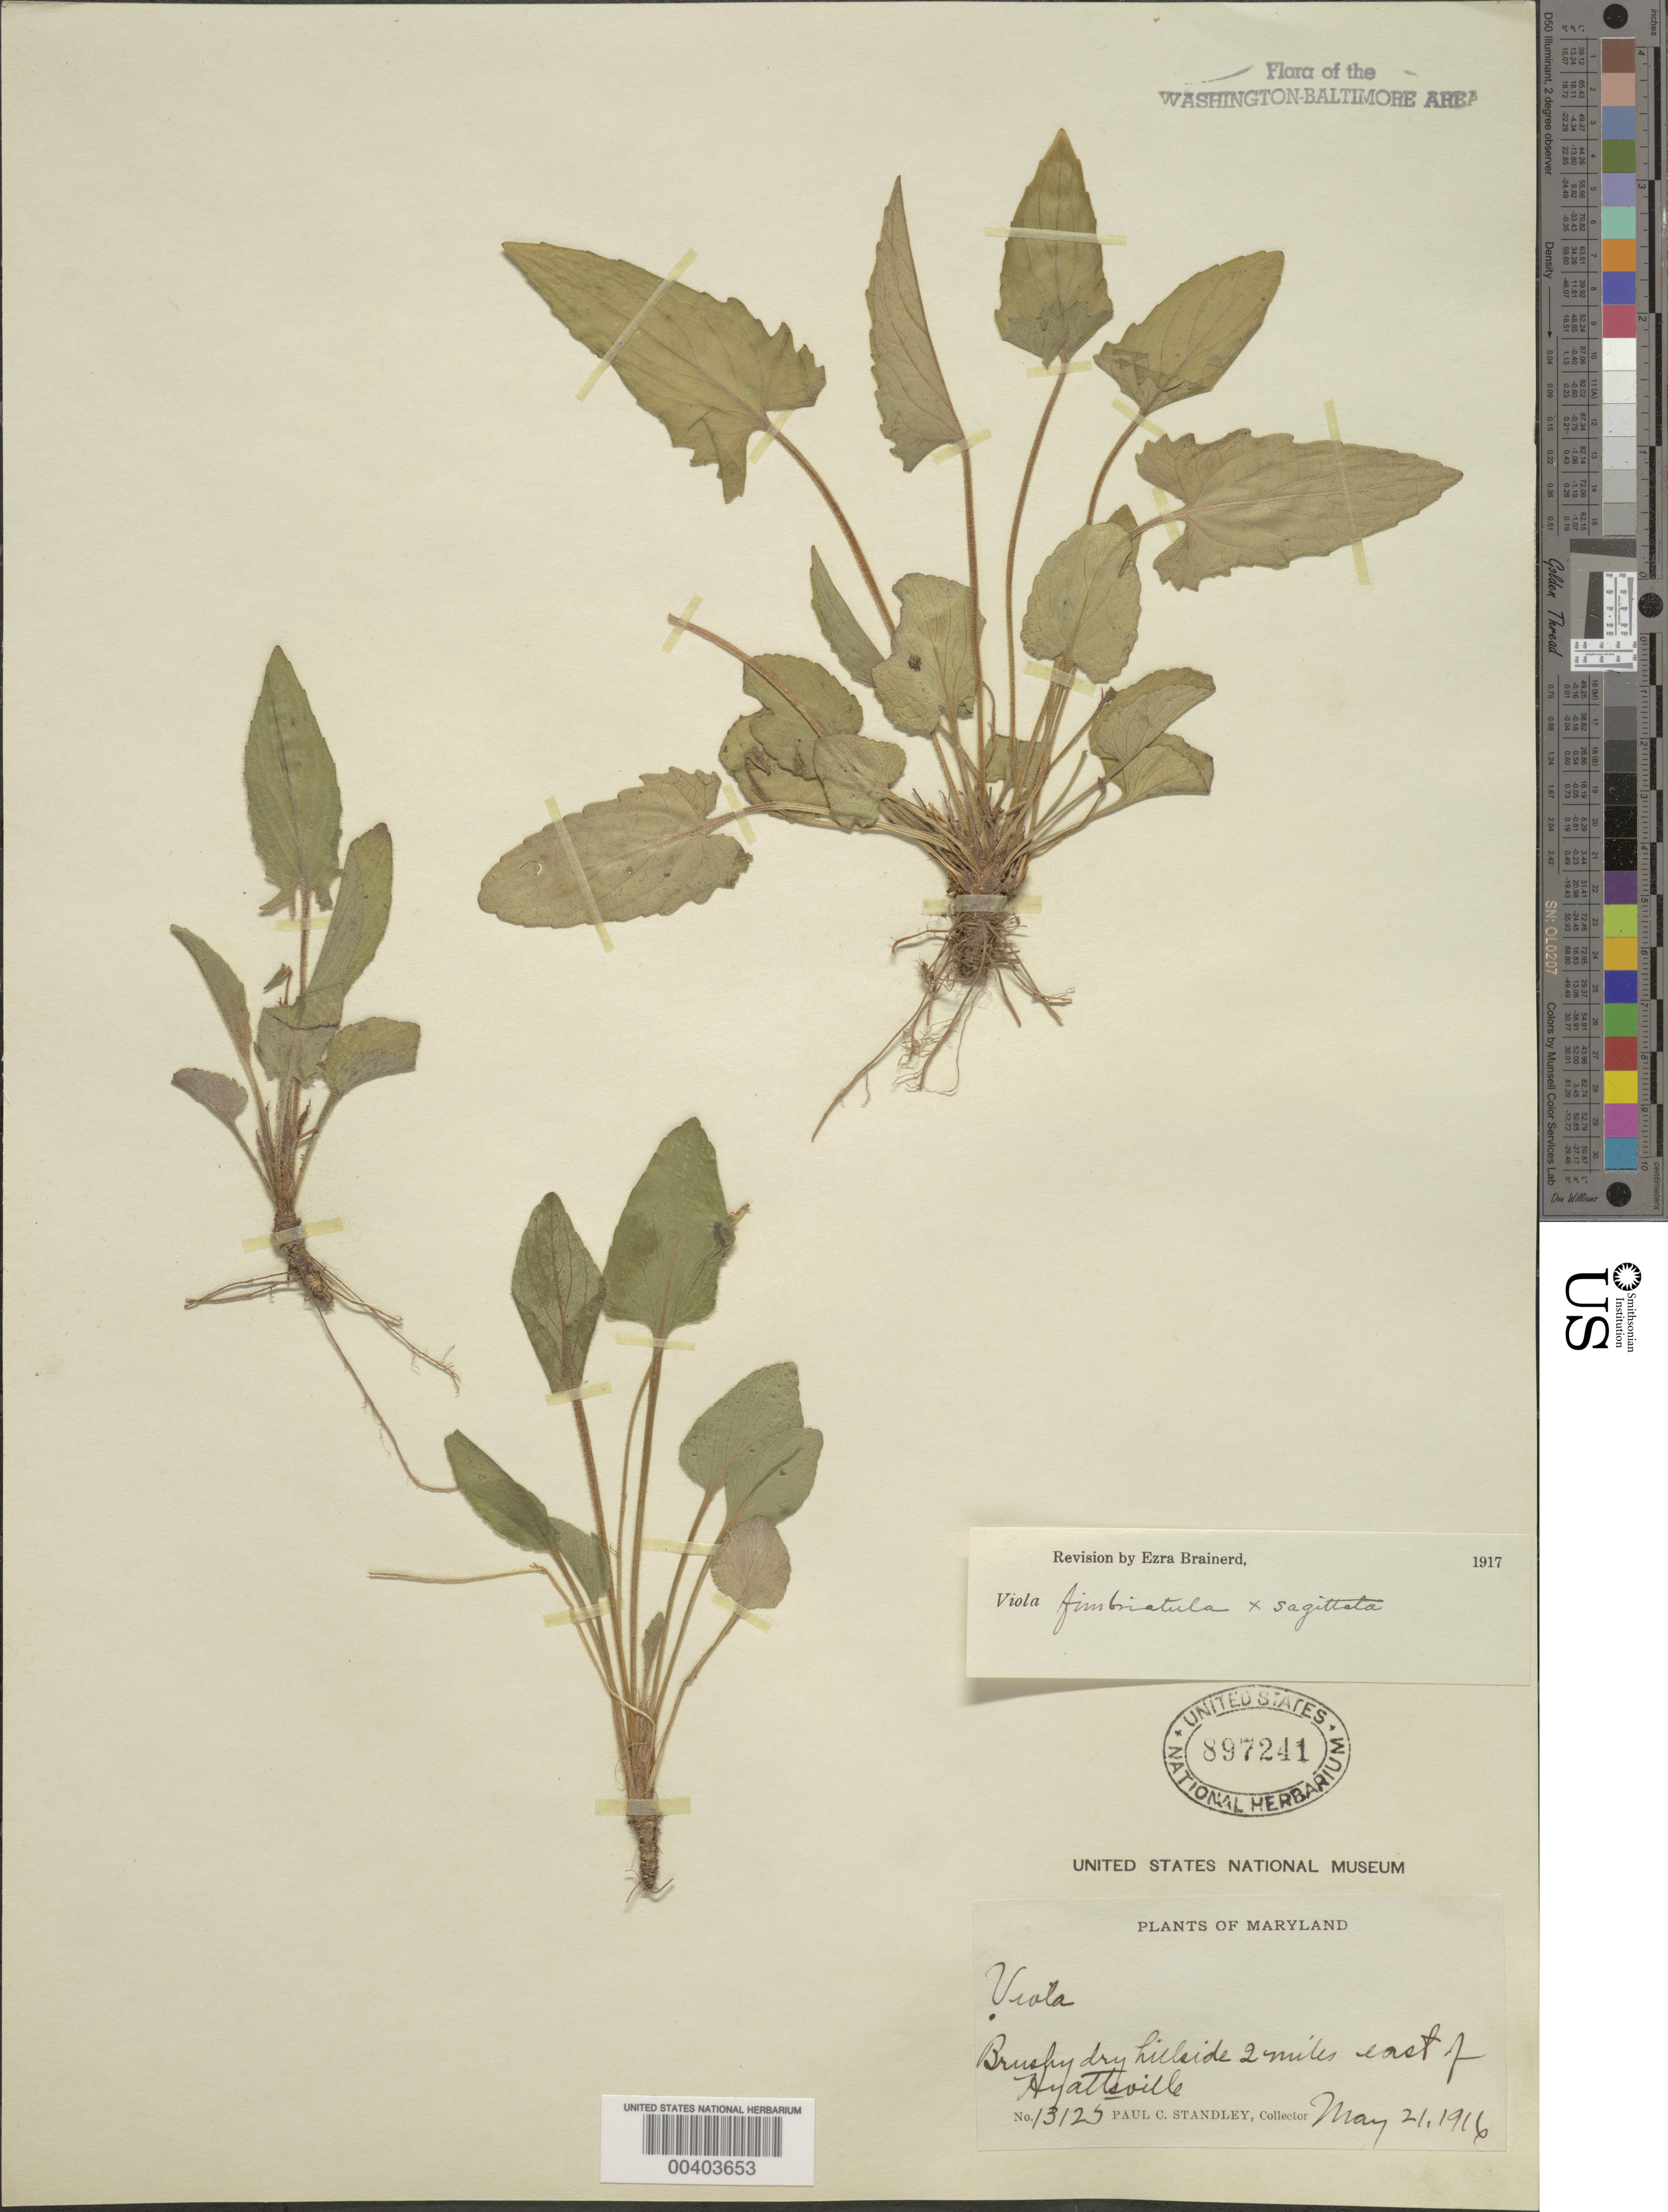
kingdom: Plantae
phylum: Tracheophyta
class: Magnoliopsida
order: Malpighiales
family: Violaceae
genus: Viola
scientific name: Viola sagittata var. ovata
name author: (Nutt.) Torr. & A. Gray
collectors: P. C. Standley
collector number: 13125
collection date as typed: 21 May 1916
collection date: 1916-05-21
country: United States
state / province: Maryland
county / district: Prince George's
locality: East of Hyattsville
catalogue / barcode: US 897241